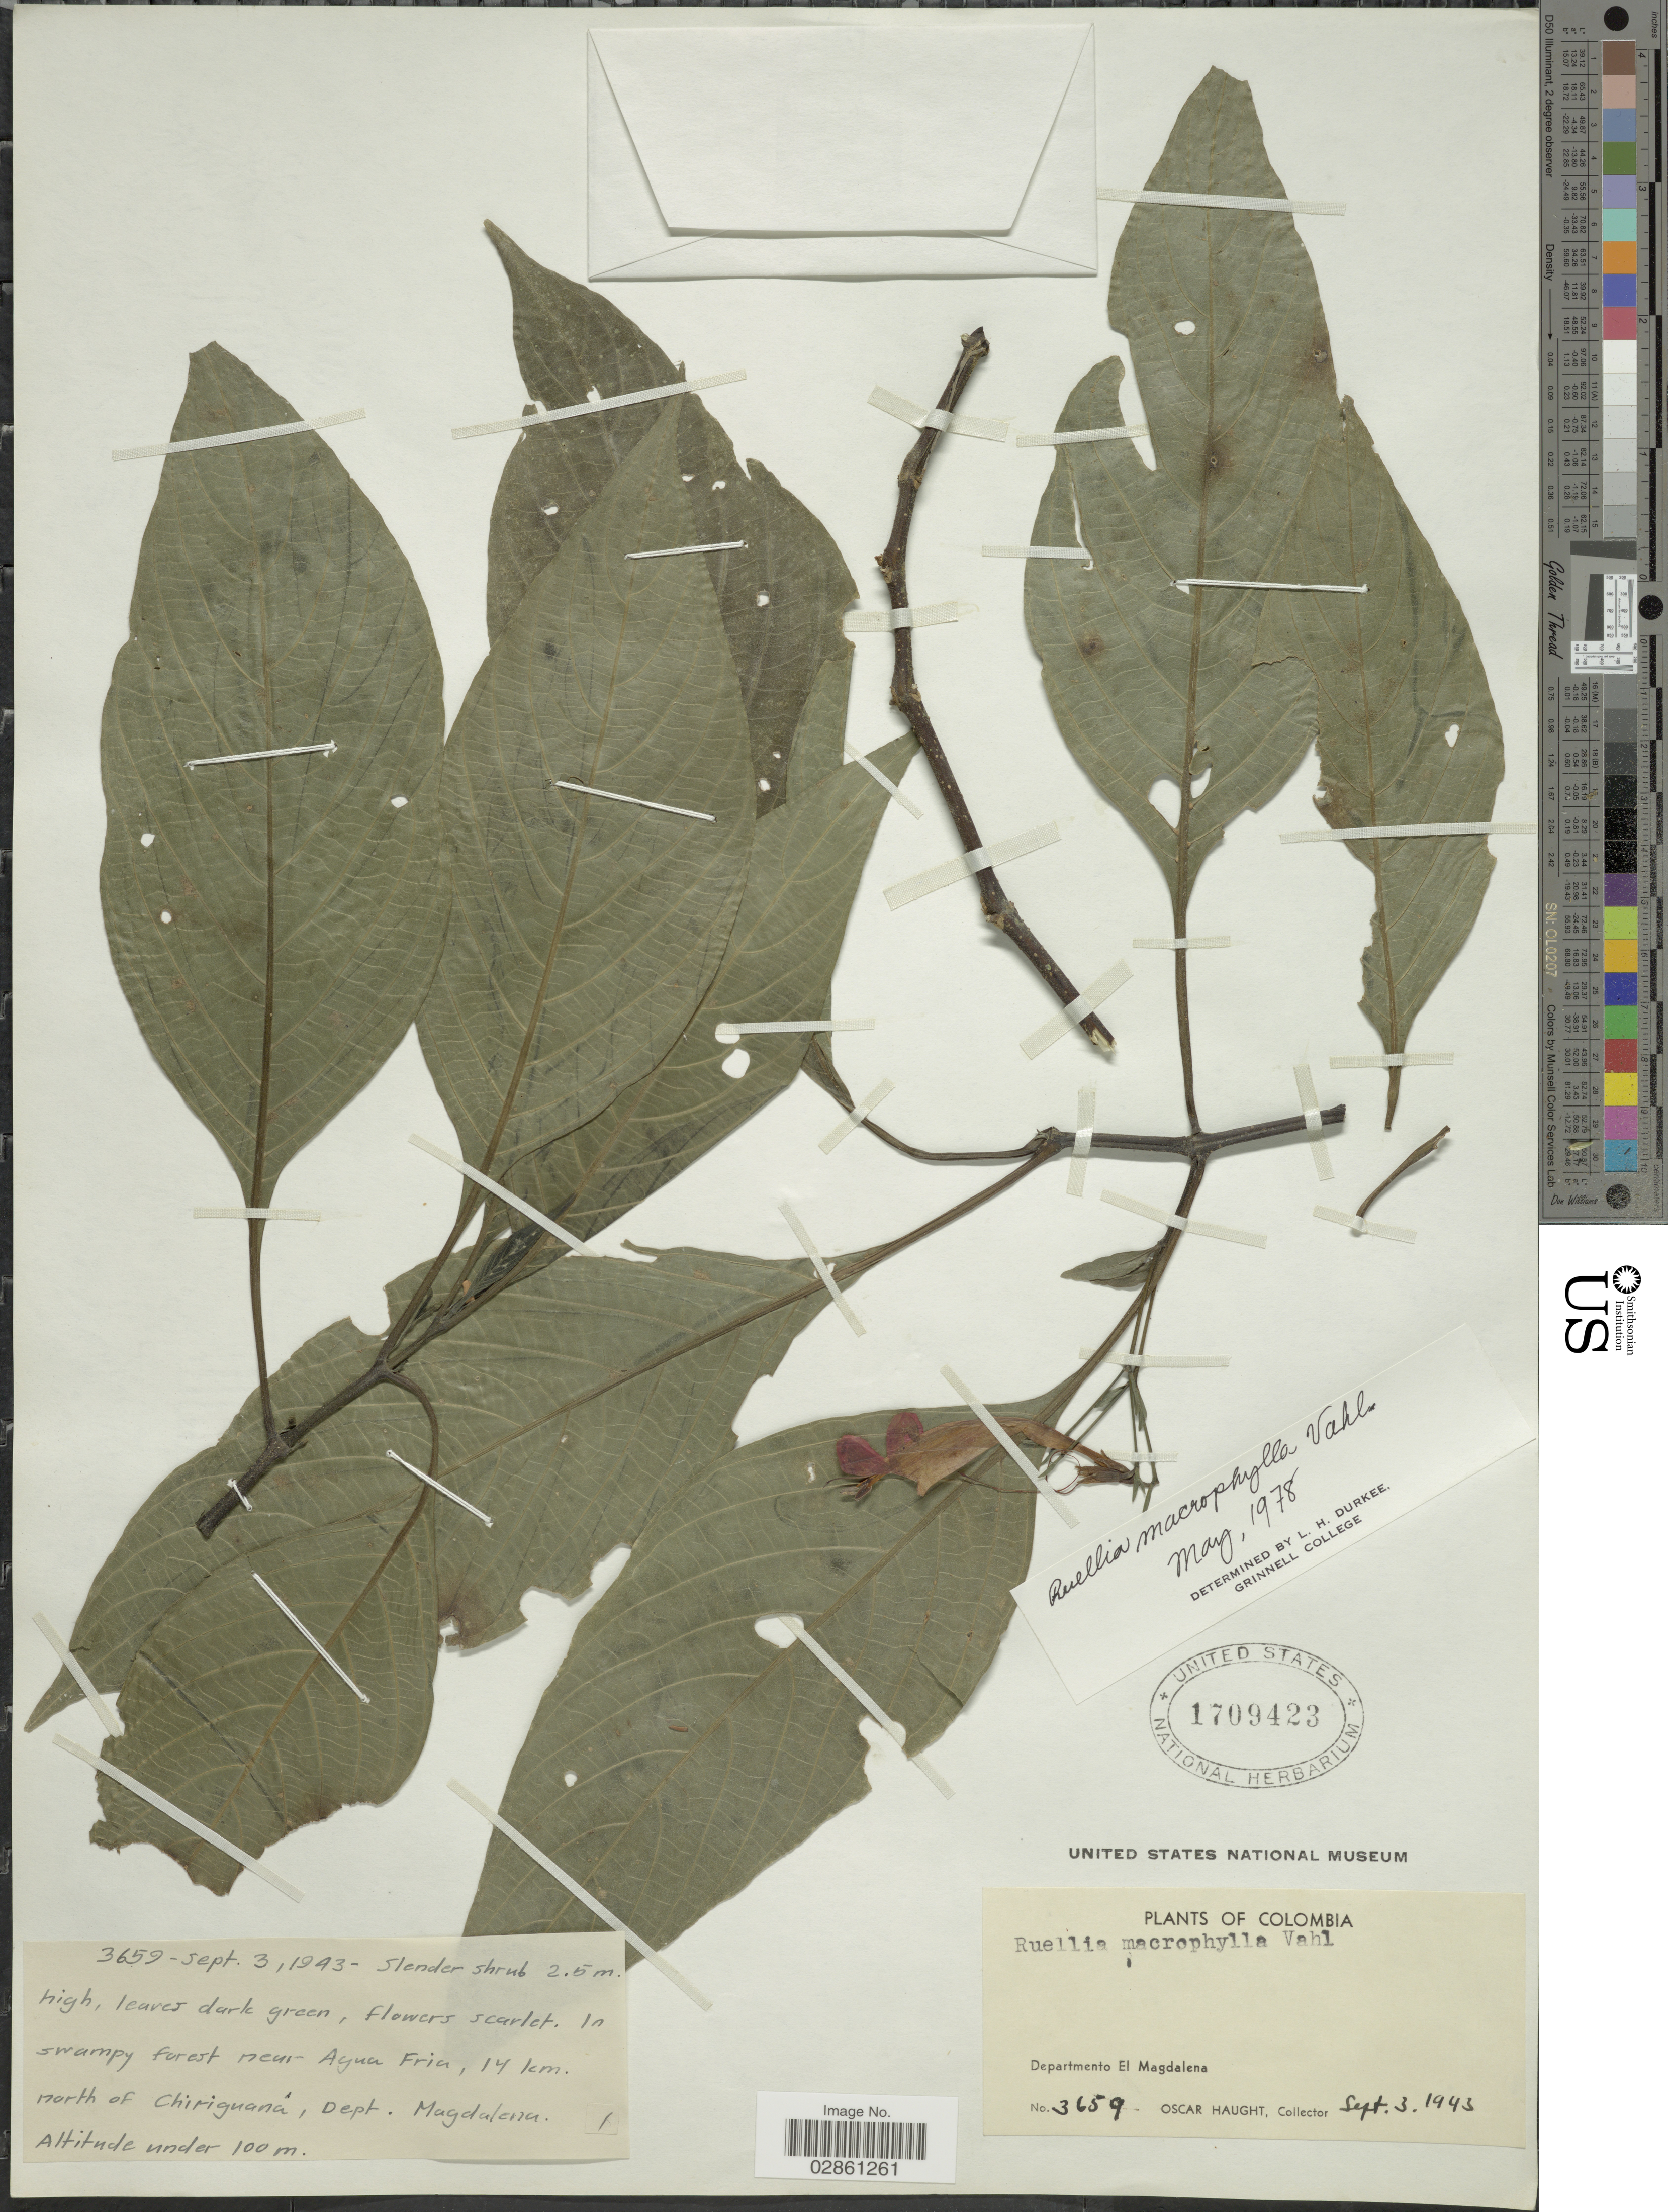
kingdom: Plantae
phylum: Tracheophyta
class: Magnoliopsida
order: Lamiales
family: Acanthaceae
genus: Ruellia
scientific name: Ruellia macrophylla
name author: Vahl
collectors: O. L. Haught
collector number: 3659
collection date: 1943-09-03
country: Colombia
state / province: Magdalena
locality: Departamento El Magdalena, near Agua Fria, 14 km. north of Chiriguaná.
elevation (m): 100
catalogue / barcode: US 1709423